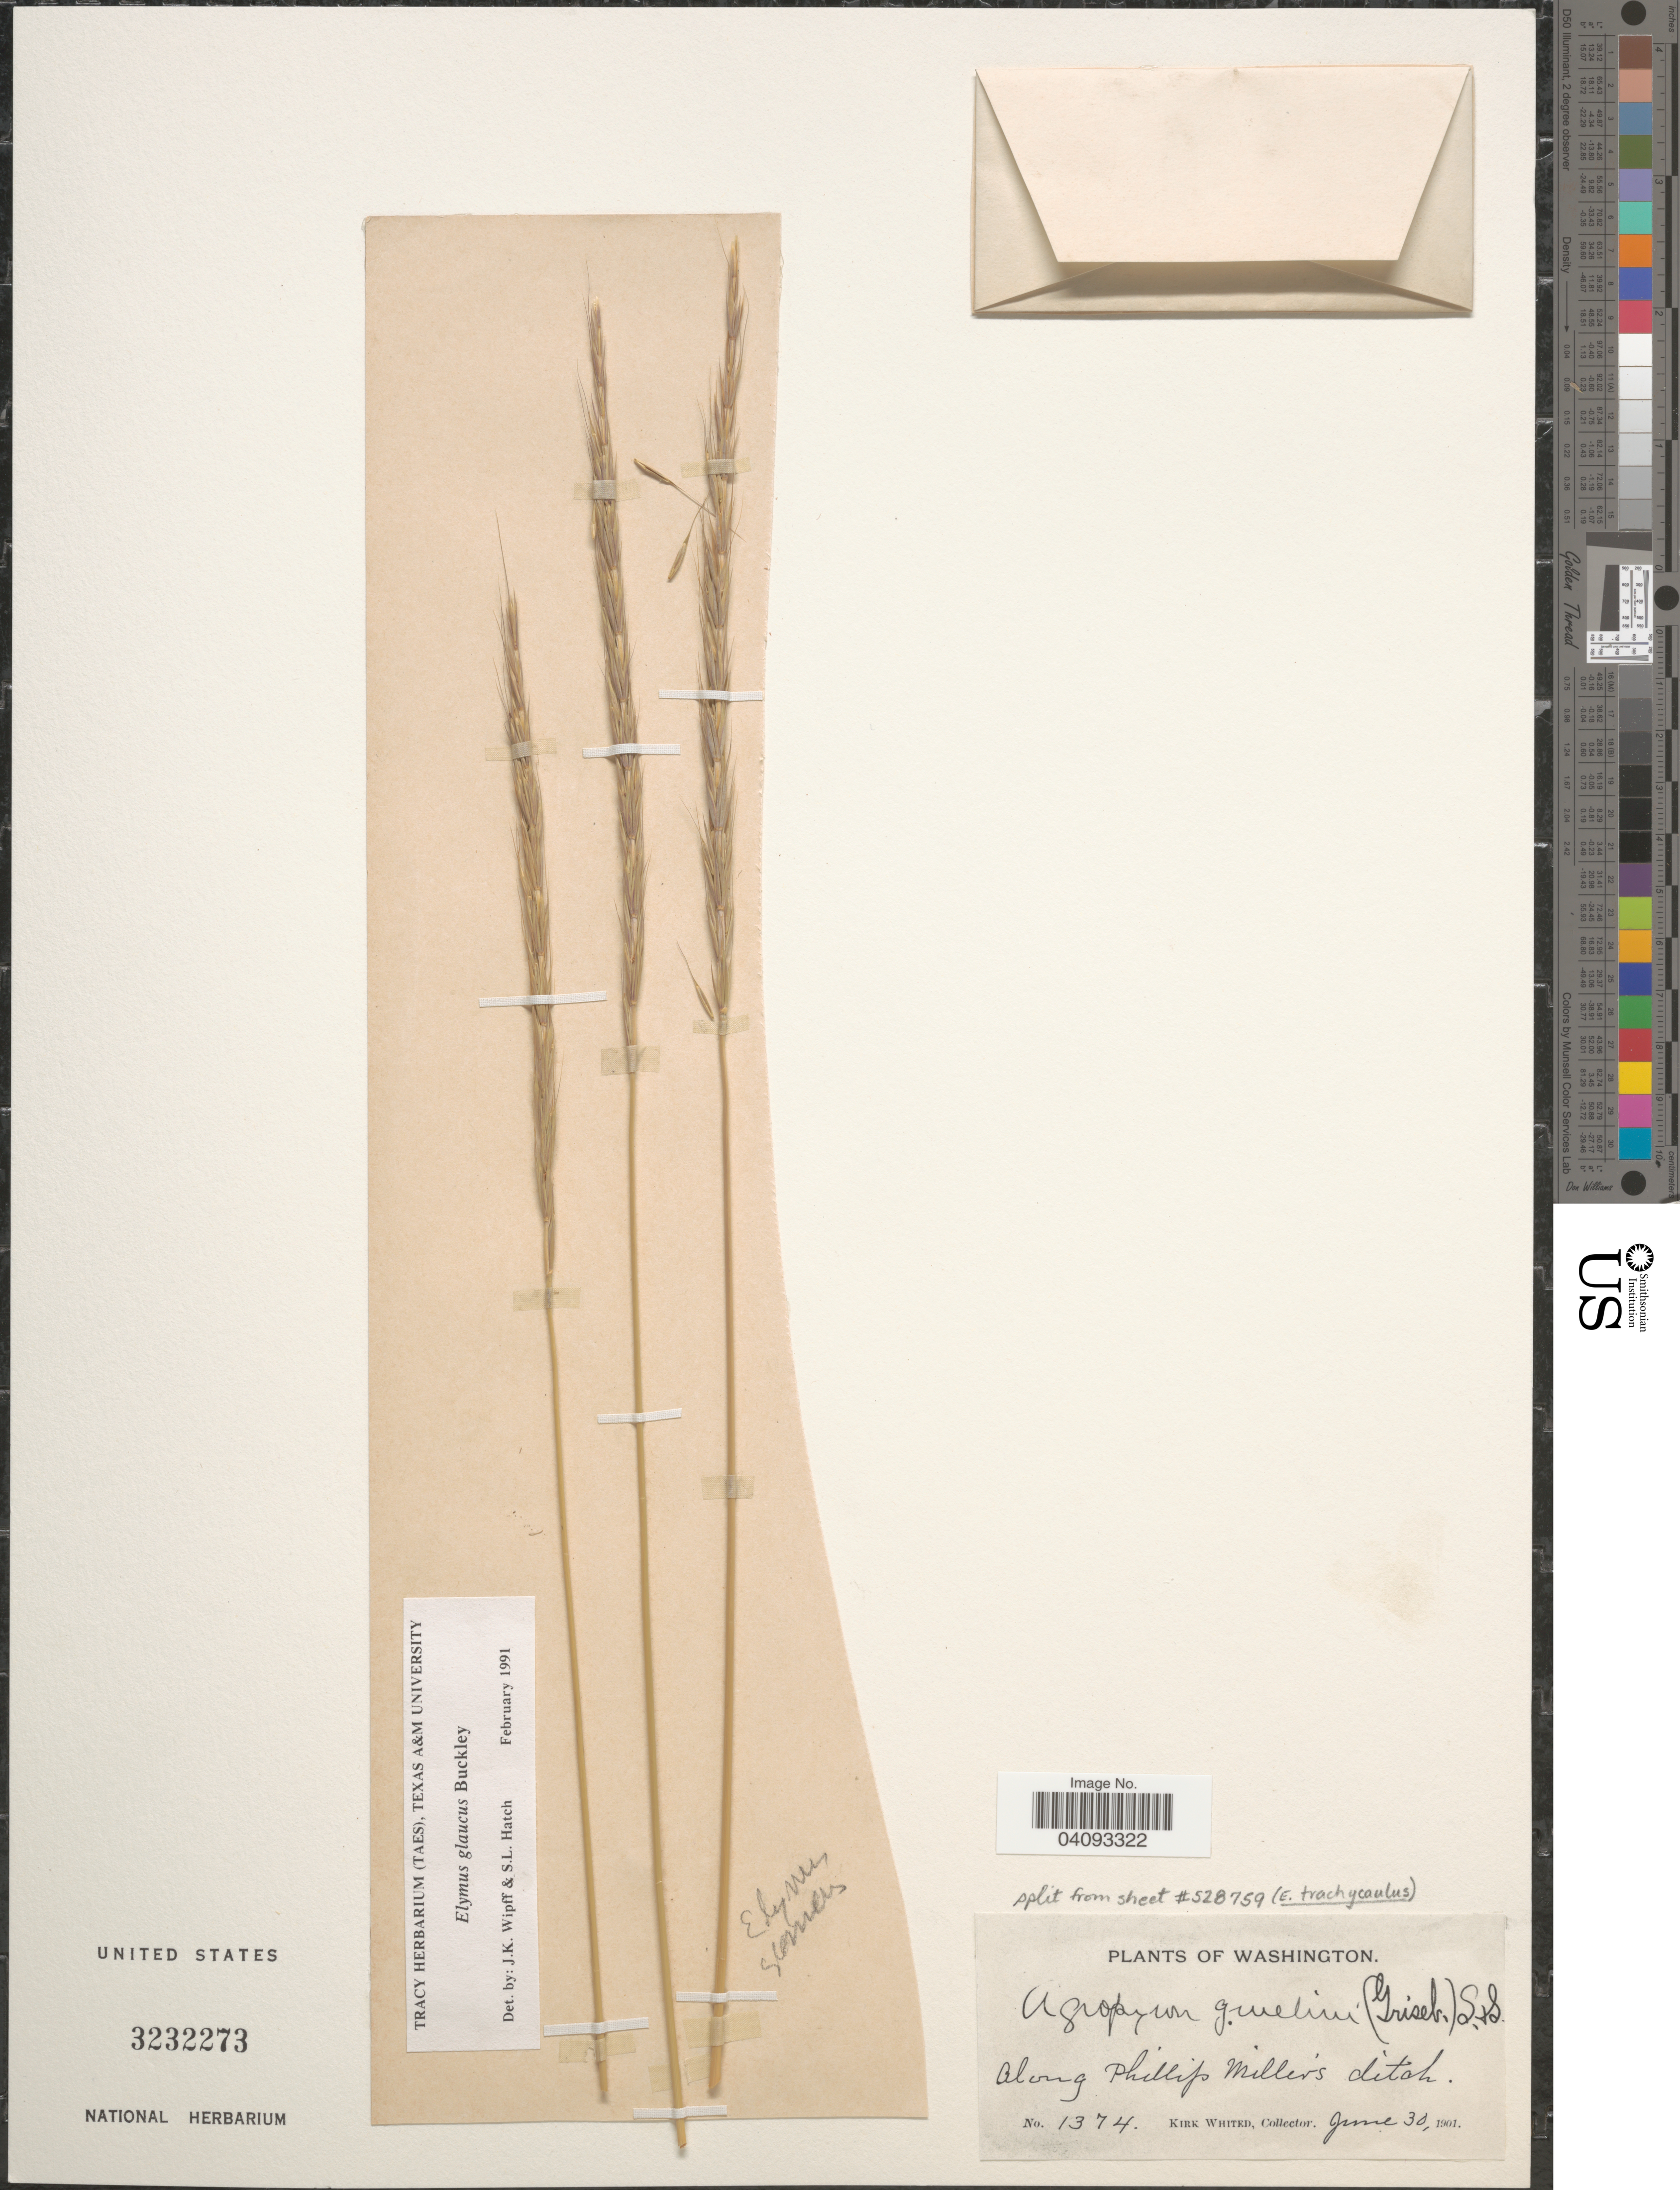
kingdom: Plantae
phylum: Tracheophyta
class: Liliopsida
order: Poales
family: Poaceae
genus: Elymus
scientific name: Elymus glaucus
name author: Buckley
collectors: K. Whited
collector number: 1374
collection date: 1901-06-30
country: United States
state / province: Washington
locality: Along Phillip Miller's ditch.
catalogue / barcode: US 3232273